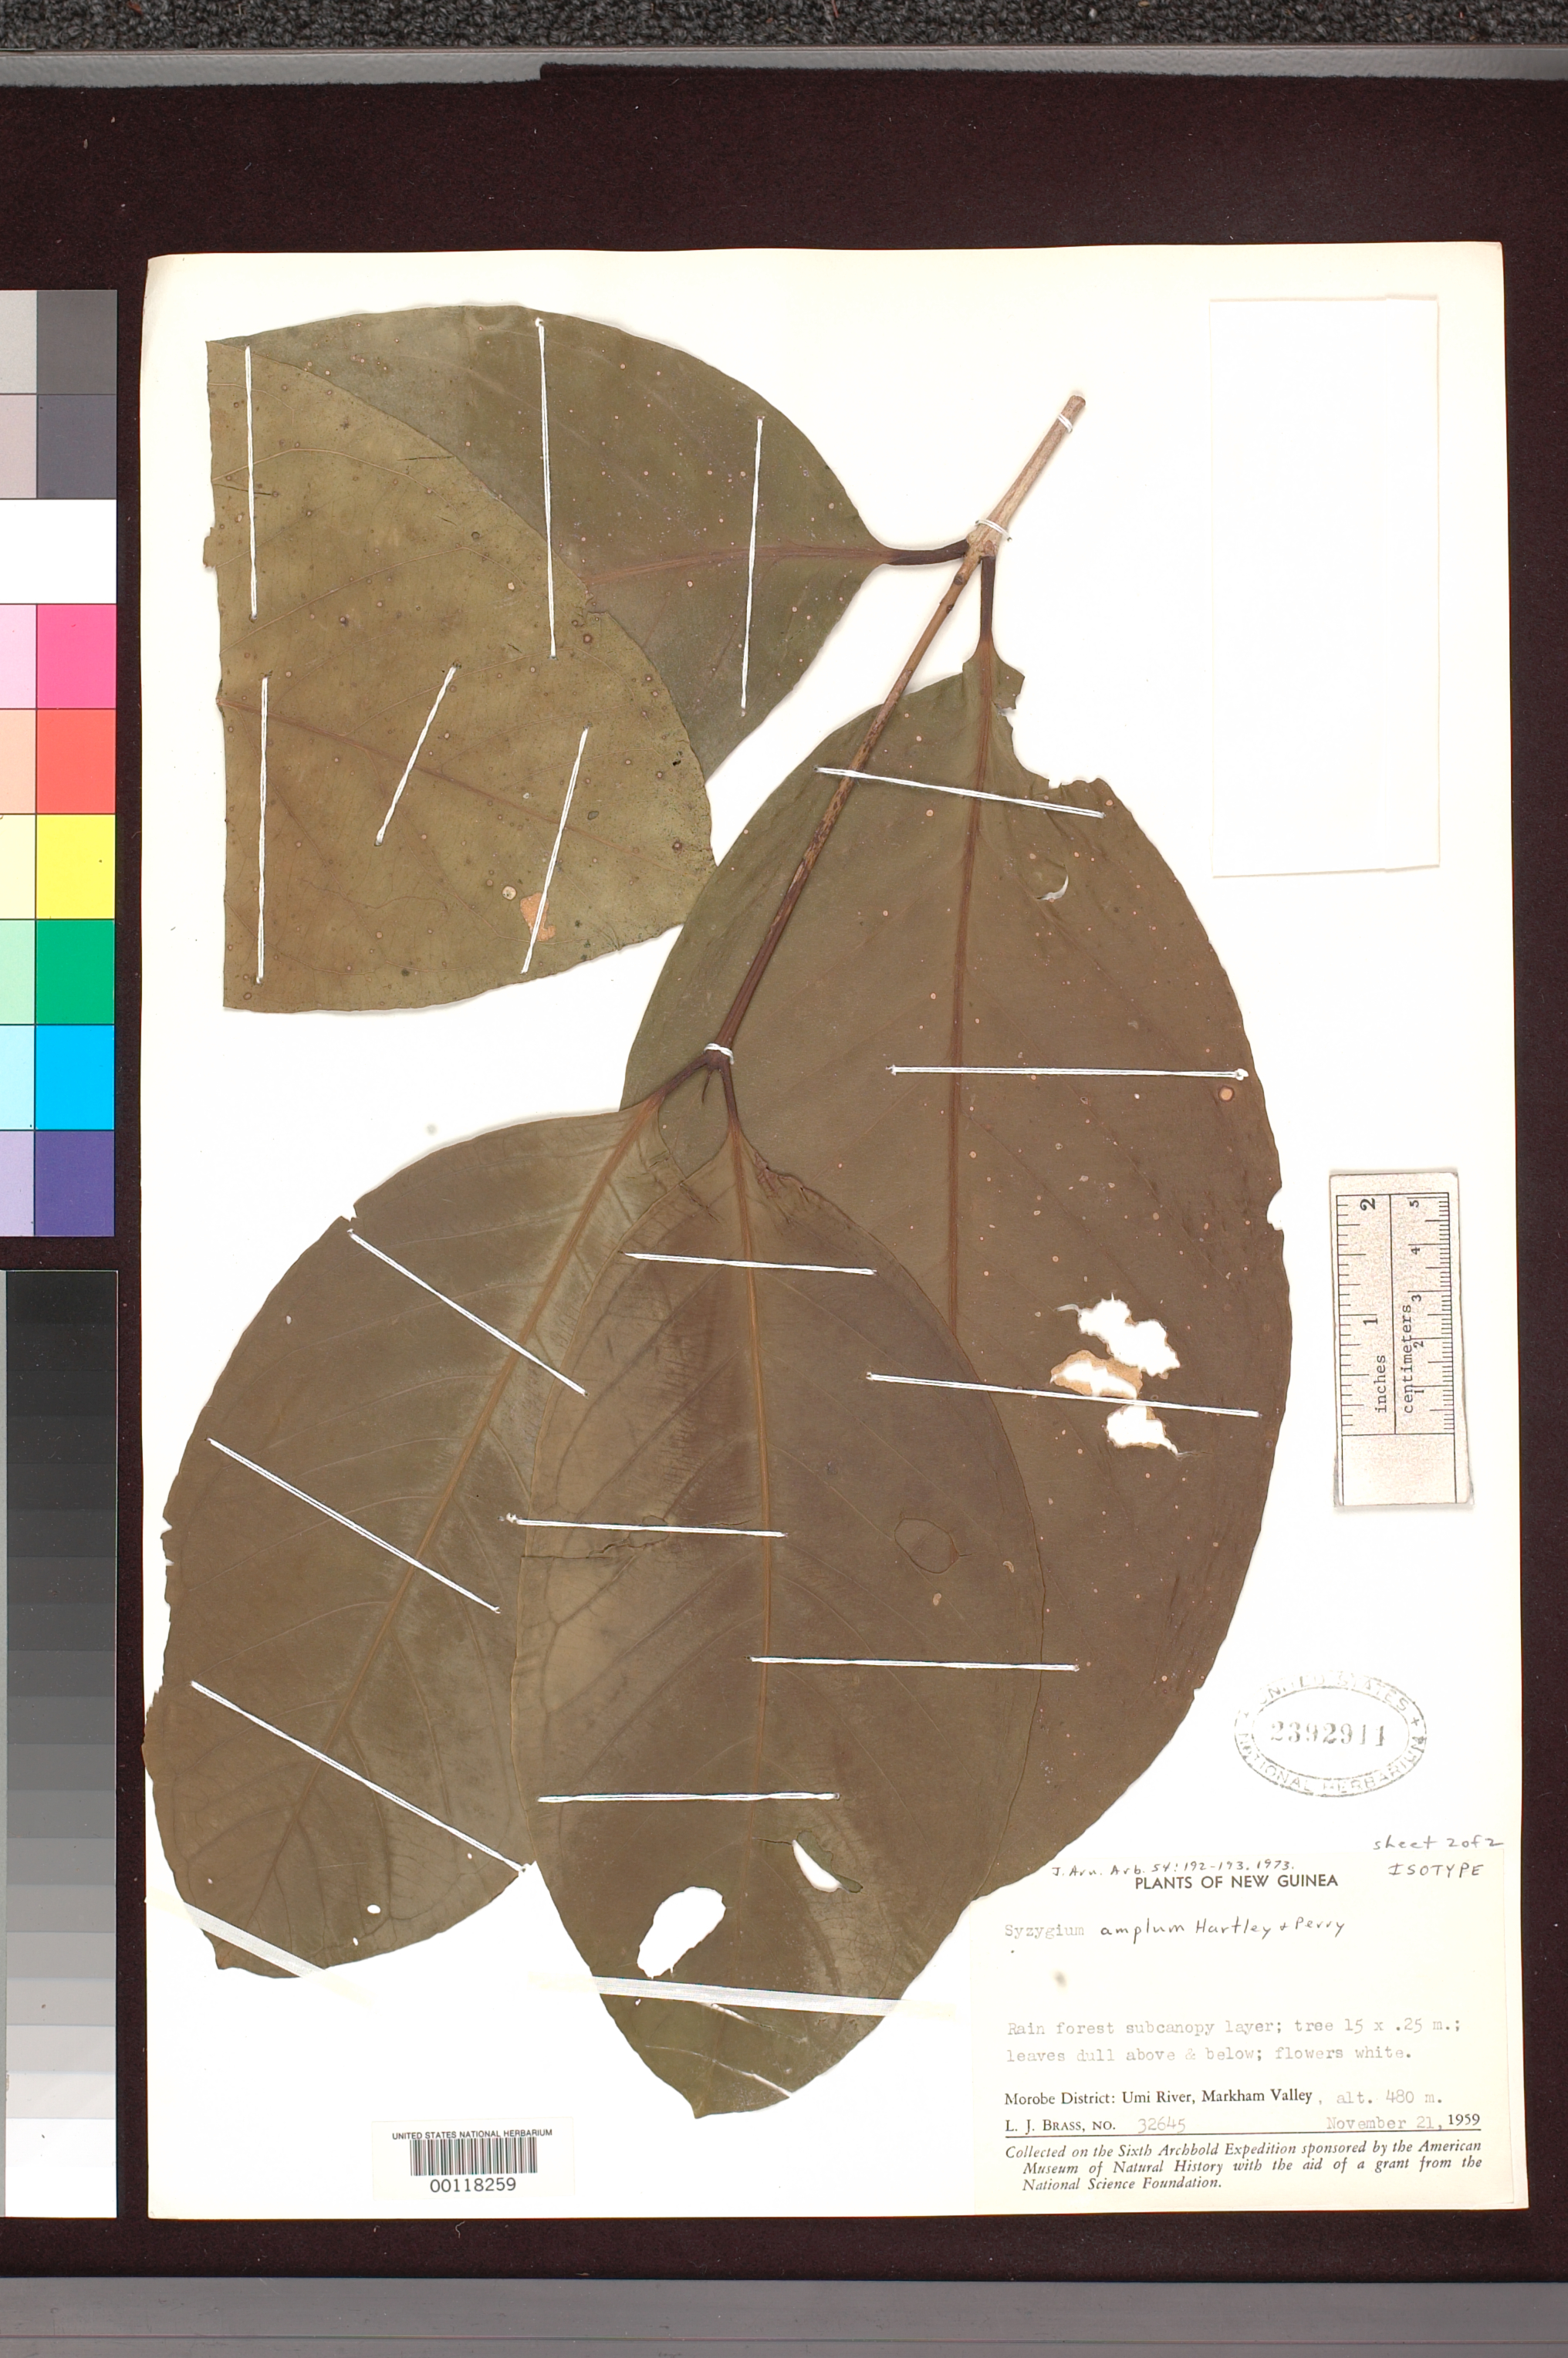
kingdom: Plantae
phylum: Tracheophyta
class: Magnoliopsida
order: Myrtales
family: Myrtaceae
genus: Syzygium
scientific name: Syzygium amplum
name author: T.G. Hartley & L.M. Perry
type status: Isotype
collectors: L. J. Brass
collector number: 32645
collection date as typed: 21 Nov 1959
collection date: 1959-11-21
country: Papua New Guinea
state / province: Morobe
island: New Guinea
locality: Umi River, Markham Valley.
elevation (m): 480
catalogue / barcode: US 2392911